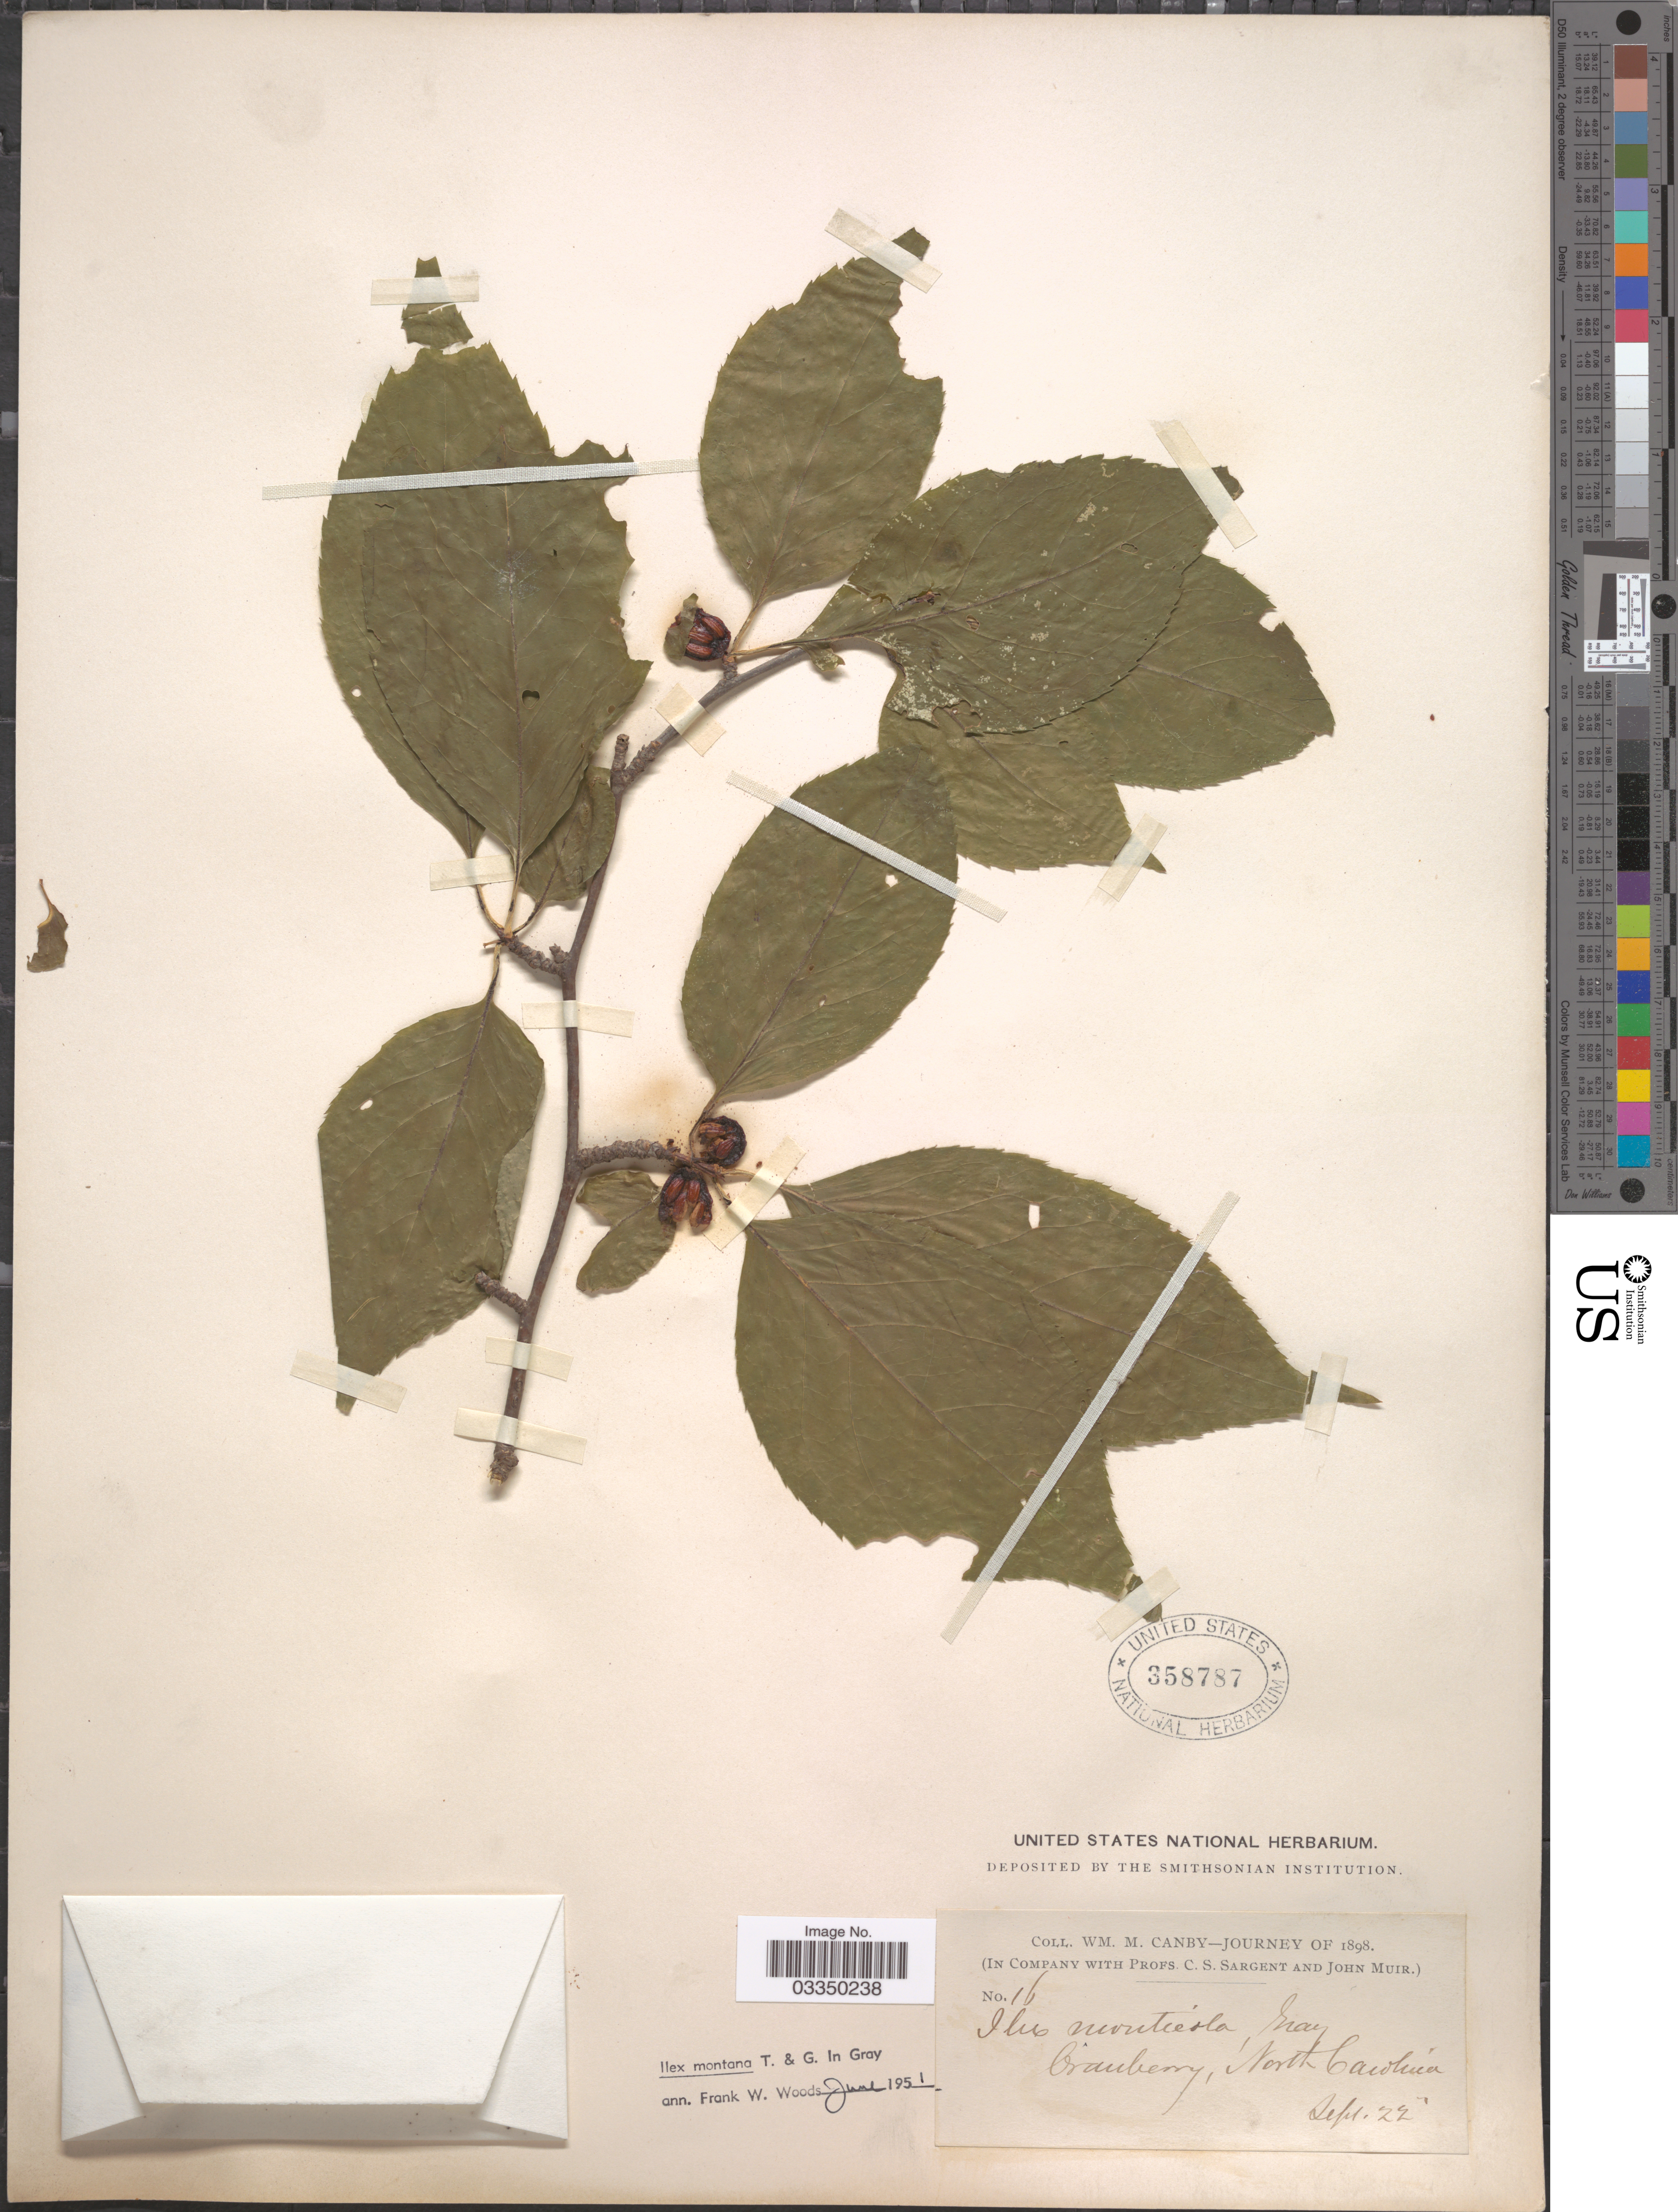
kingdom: Plantae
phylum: Tracheophyta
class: Magnoliopsida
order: Aquifoliales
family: Aquifoliaceae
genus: Ilex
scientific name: Ilex montana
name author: Torr. & A. Gray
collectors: W. M. Canby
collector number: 16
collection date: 1898-09-22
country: United States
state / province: North Carolina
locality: Cranberry.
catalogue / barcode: US 358787